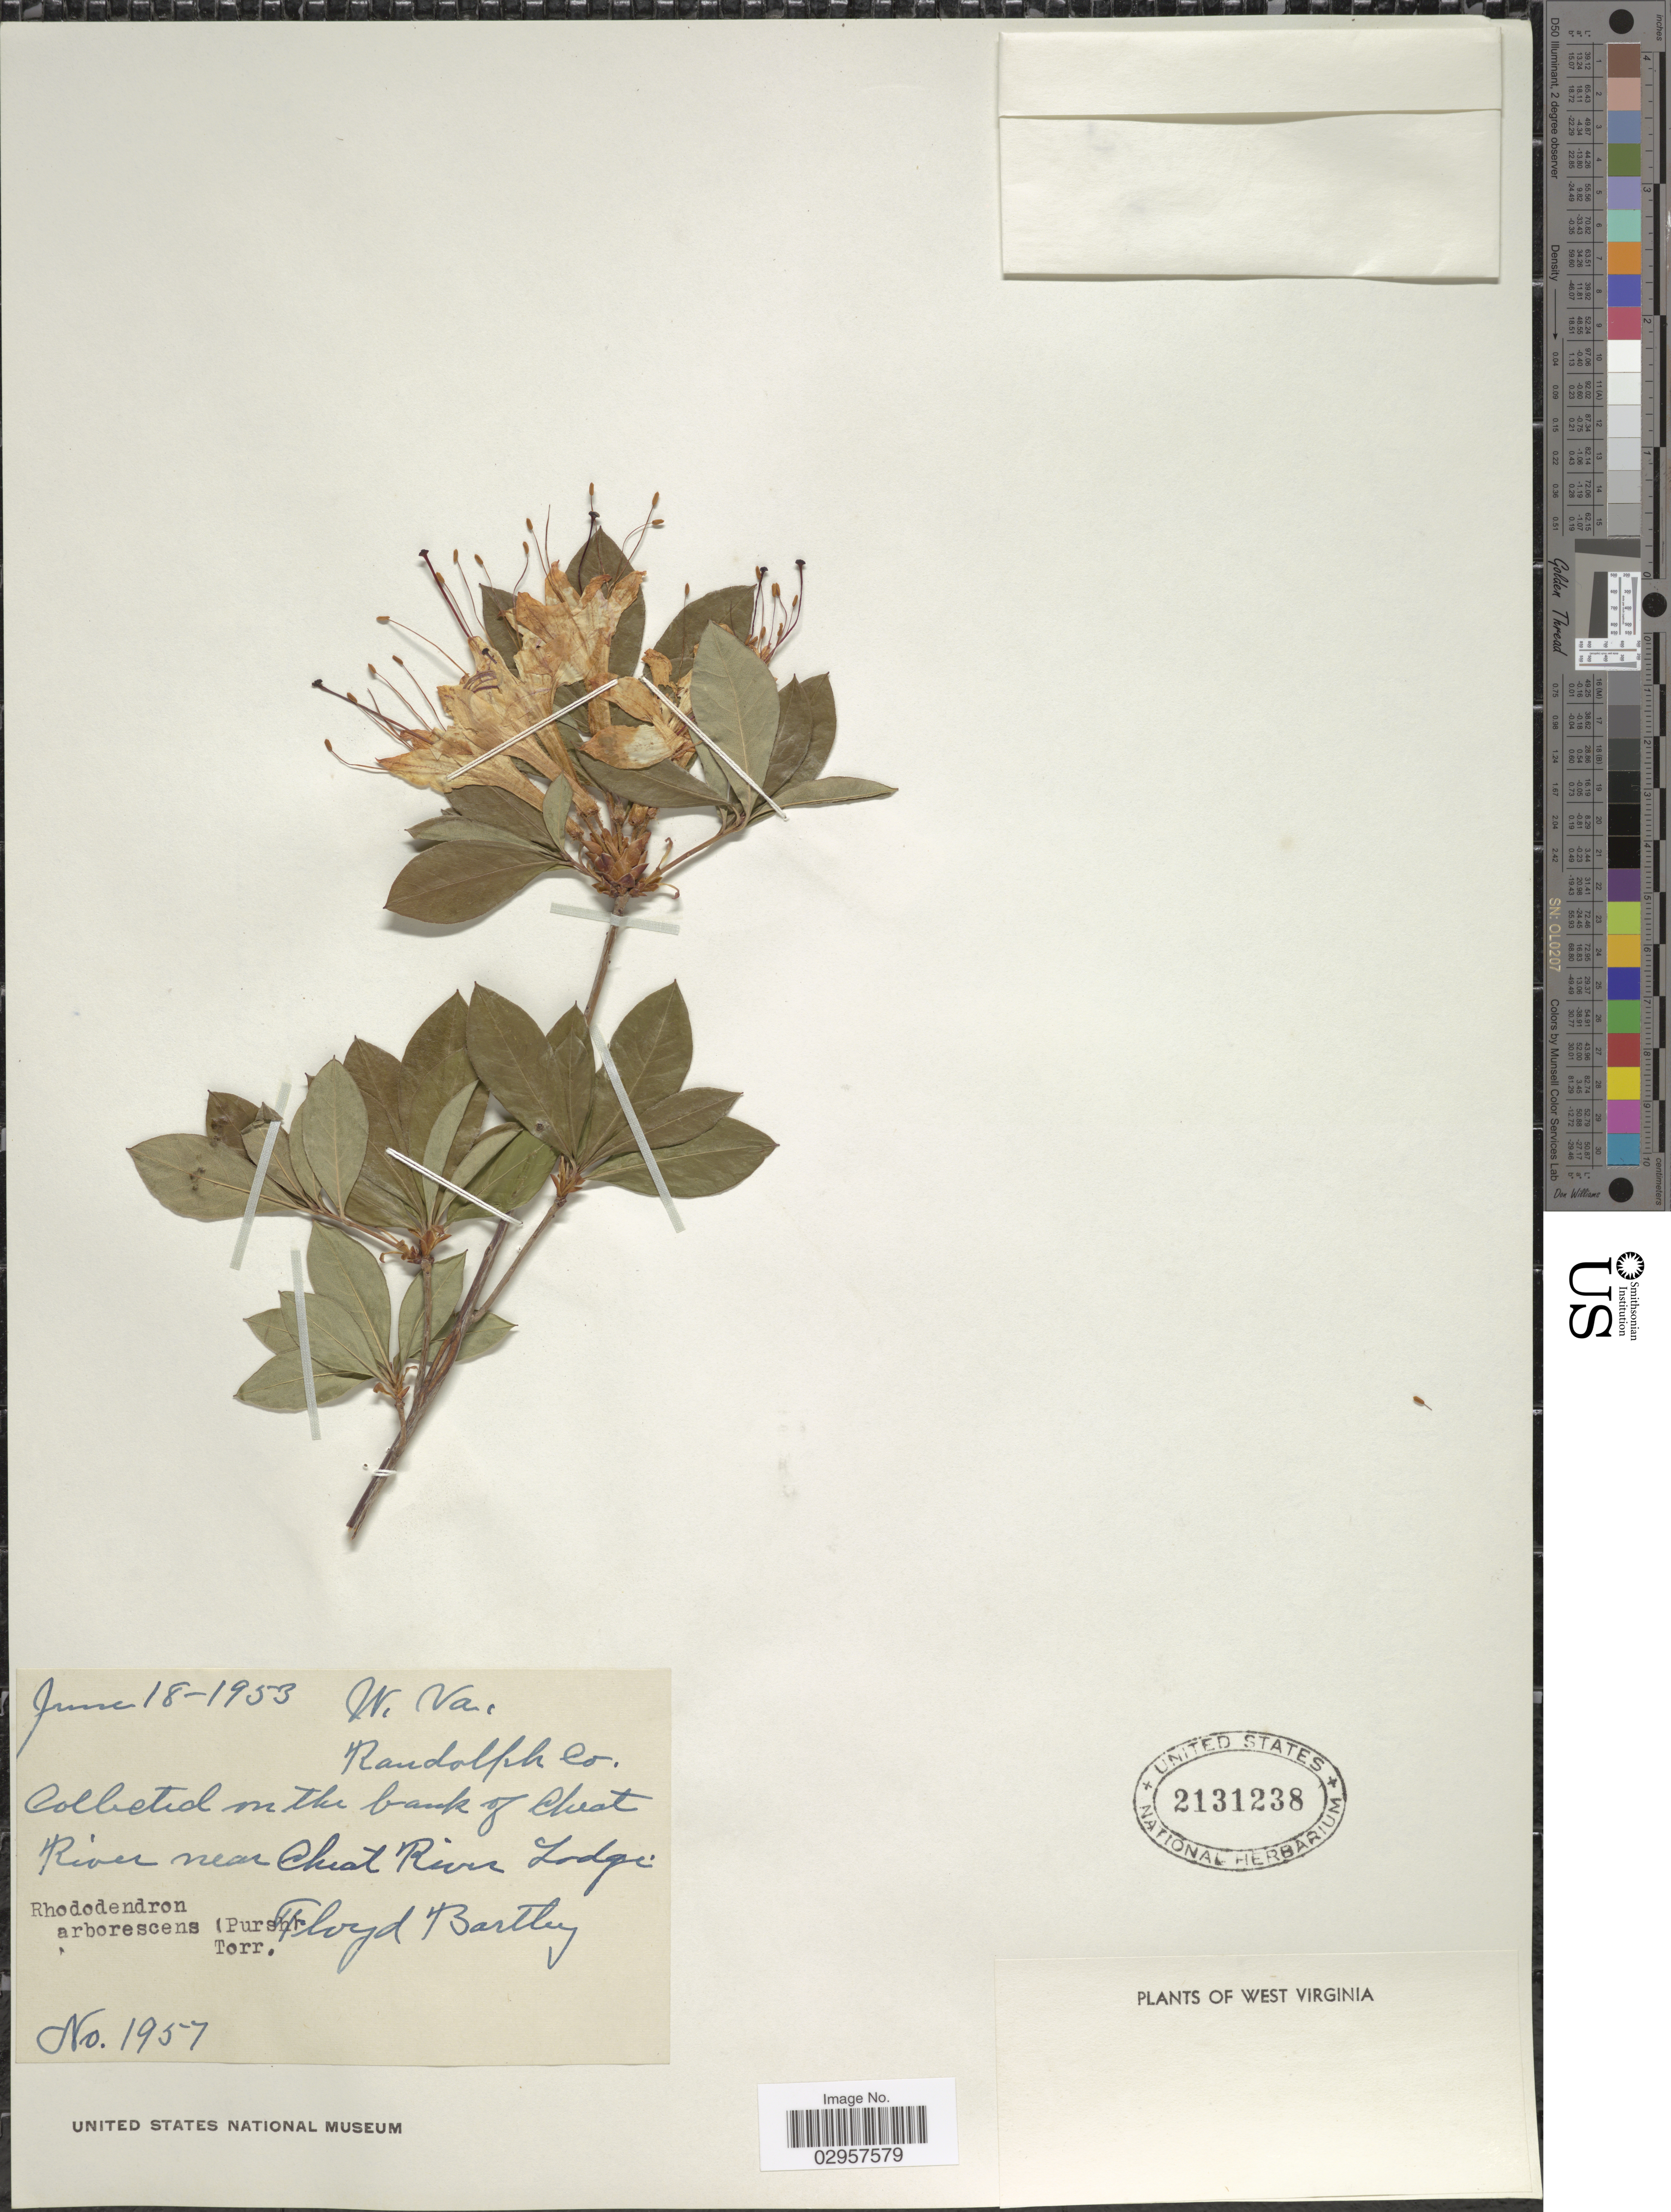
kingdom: Plantae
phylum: Tracheophyta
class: Magnoliopsida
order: Ericales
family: Ericaceae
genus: Rhododendron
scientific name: Rhododendron arborescens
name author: (Pursh) Torr.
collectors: F. Bartley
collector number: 1957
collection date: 1953-06-18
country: United States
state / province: West Virginia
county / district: Randolph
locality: Randolph Co. On the bank of Cheat River near Cheat River Lodge.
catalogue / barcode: US 2131238